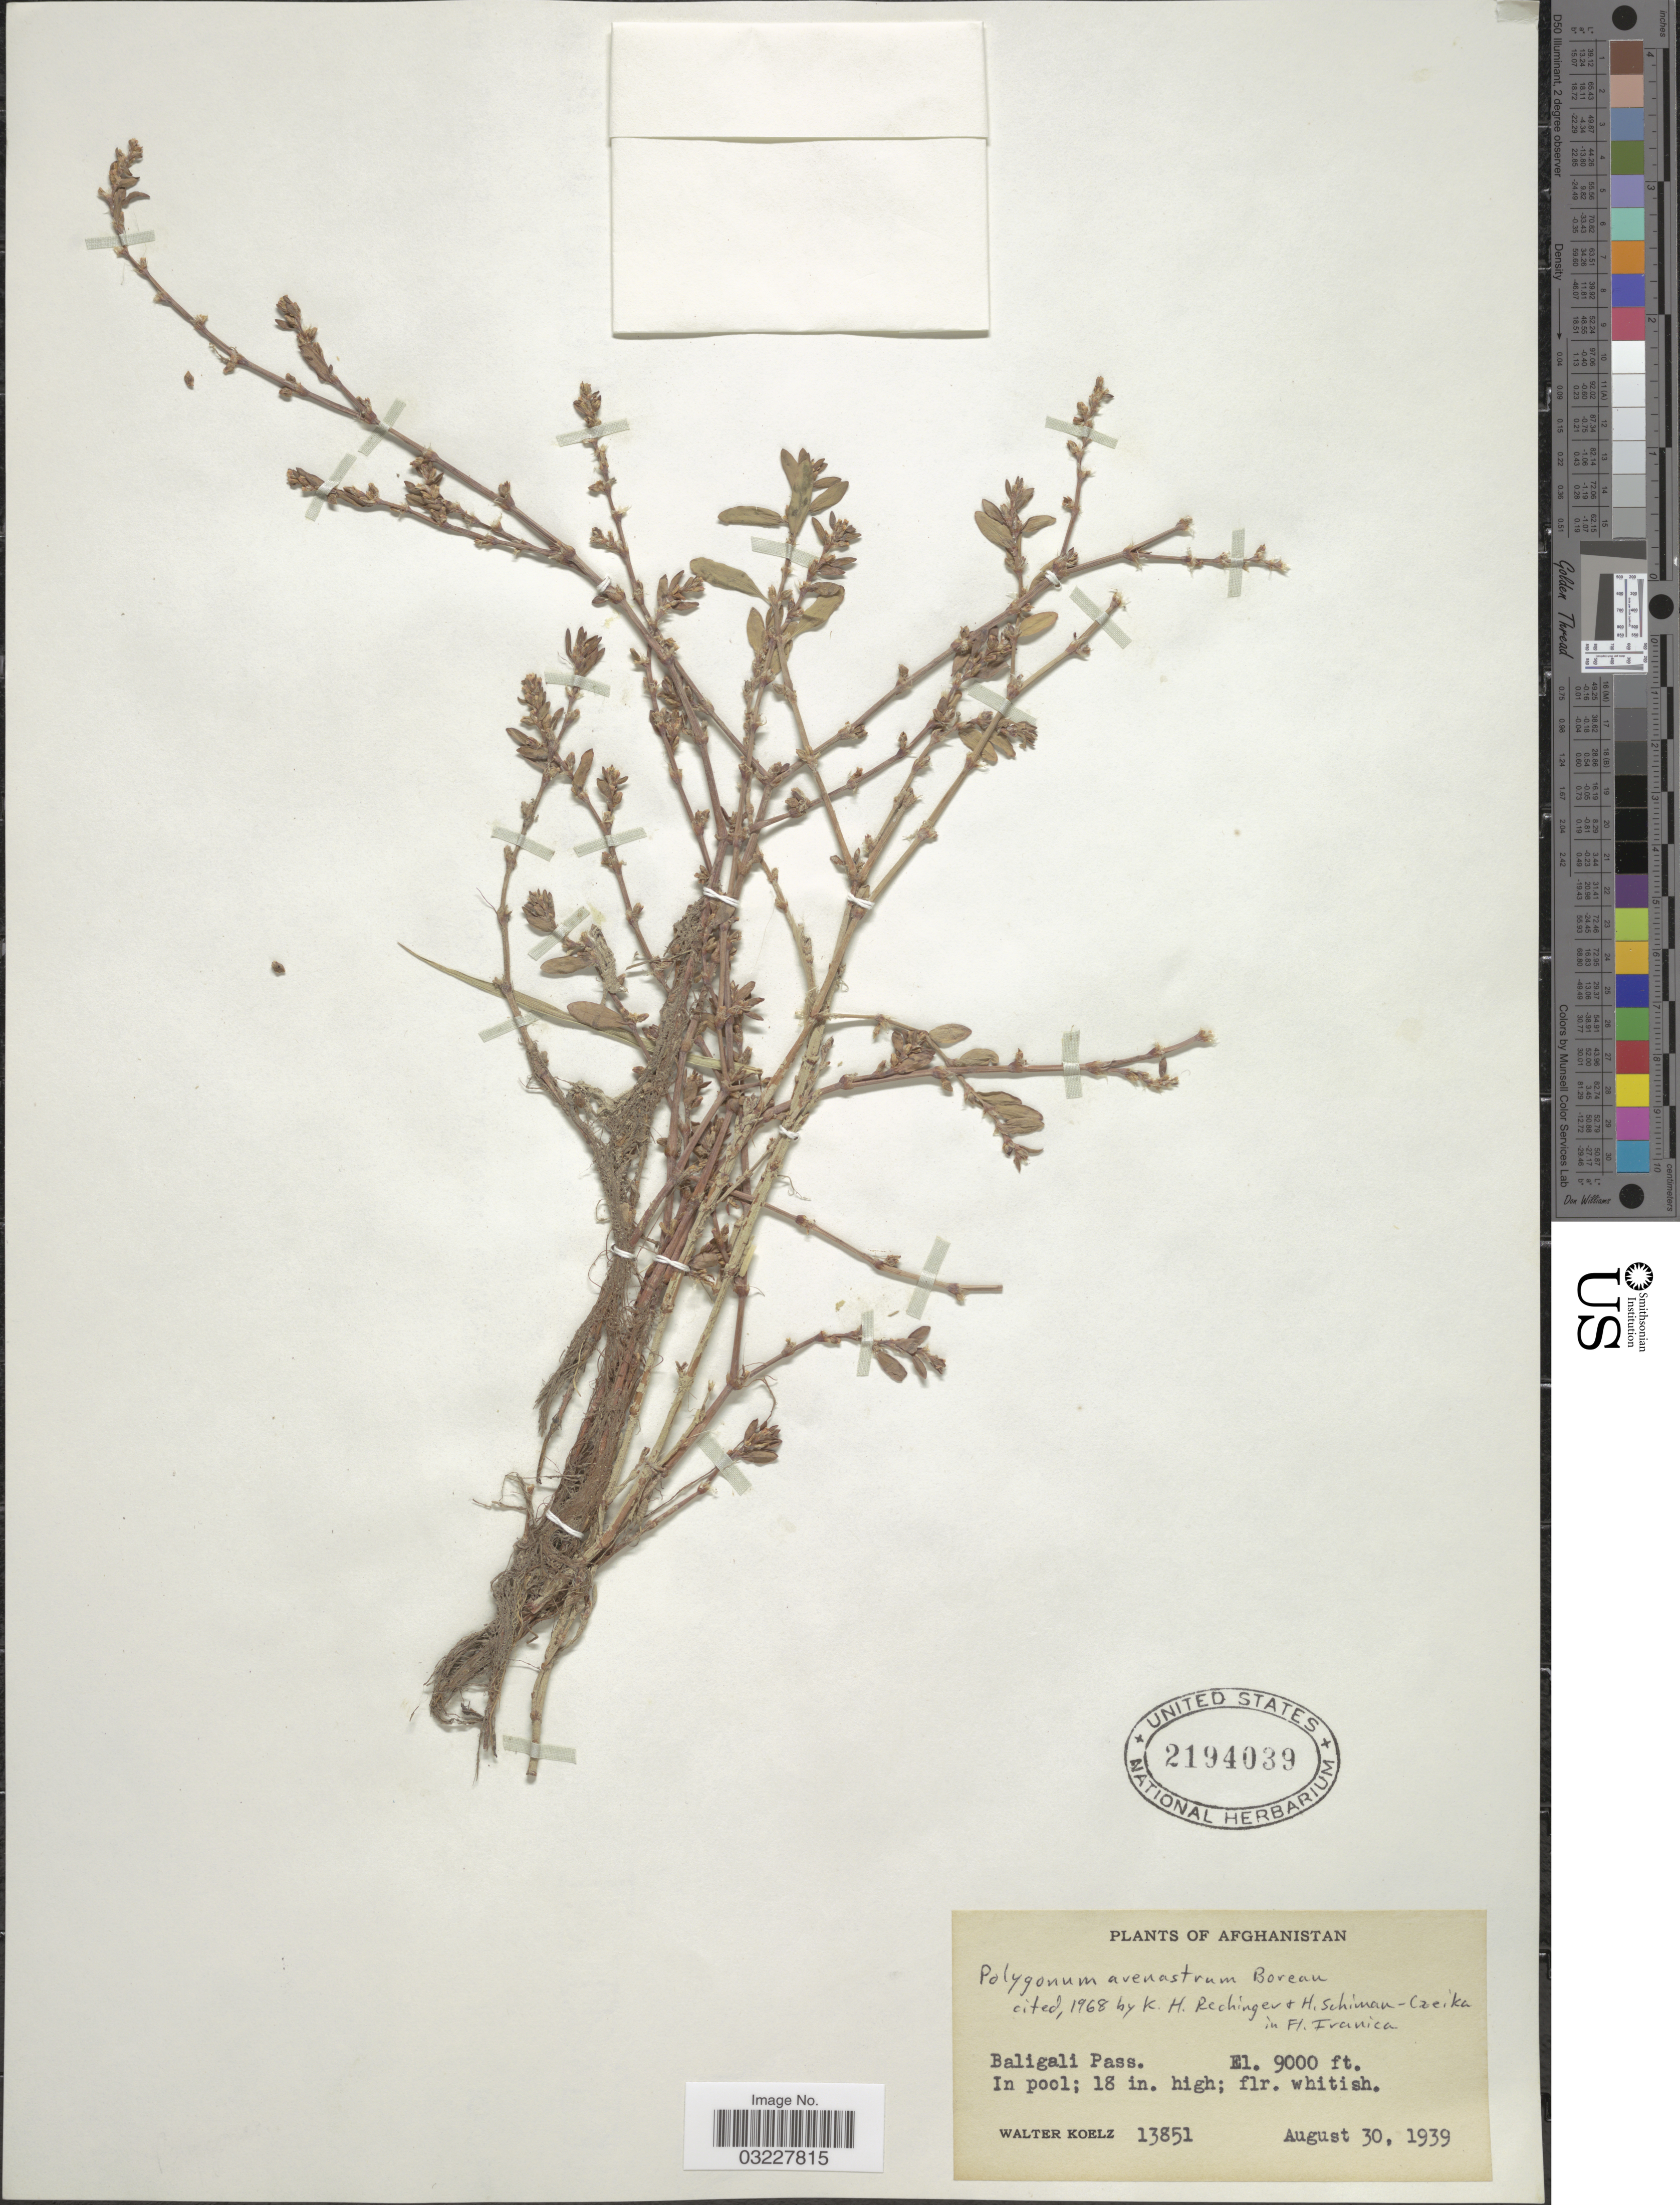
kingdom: Plantae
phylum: Tracheophyta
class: Magnoliopsida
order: Caryophyllales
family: Polygonaceae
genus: Polygonum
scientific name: Polygonum arenastrum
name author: Boreau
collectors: W. N. Koelz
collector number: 13851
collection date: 1939-08-30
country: Afghanistan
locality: Baligali Pass.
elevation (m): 2743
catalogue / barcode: US 2194039